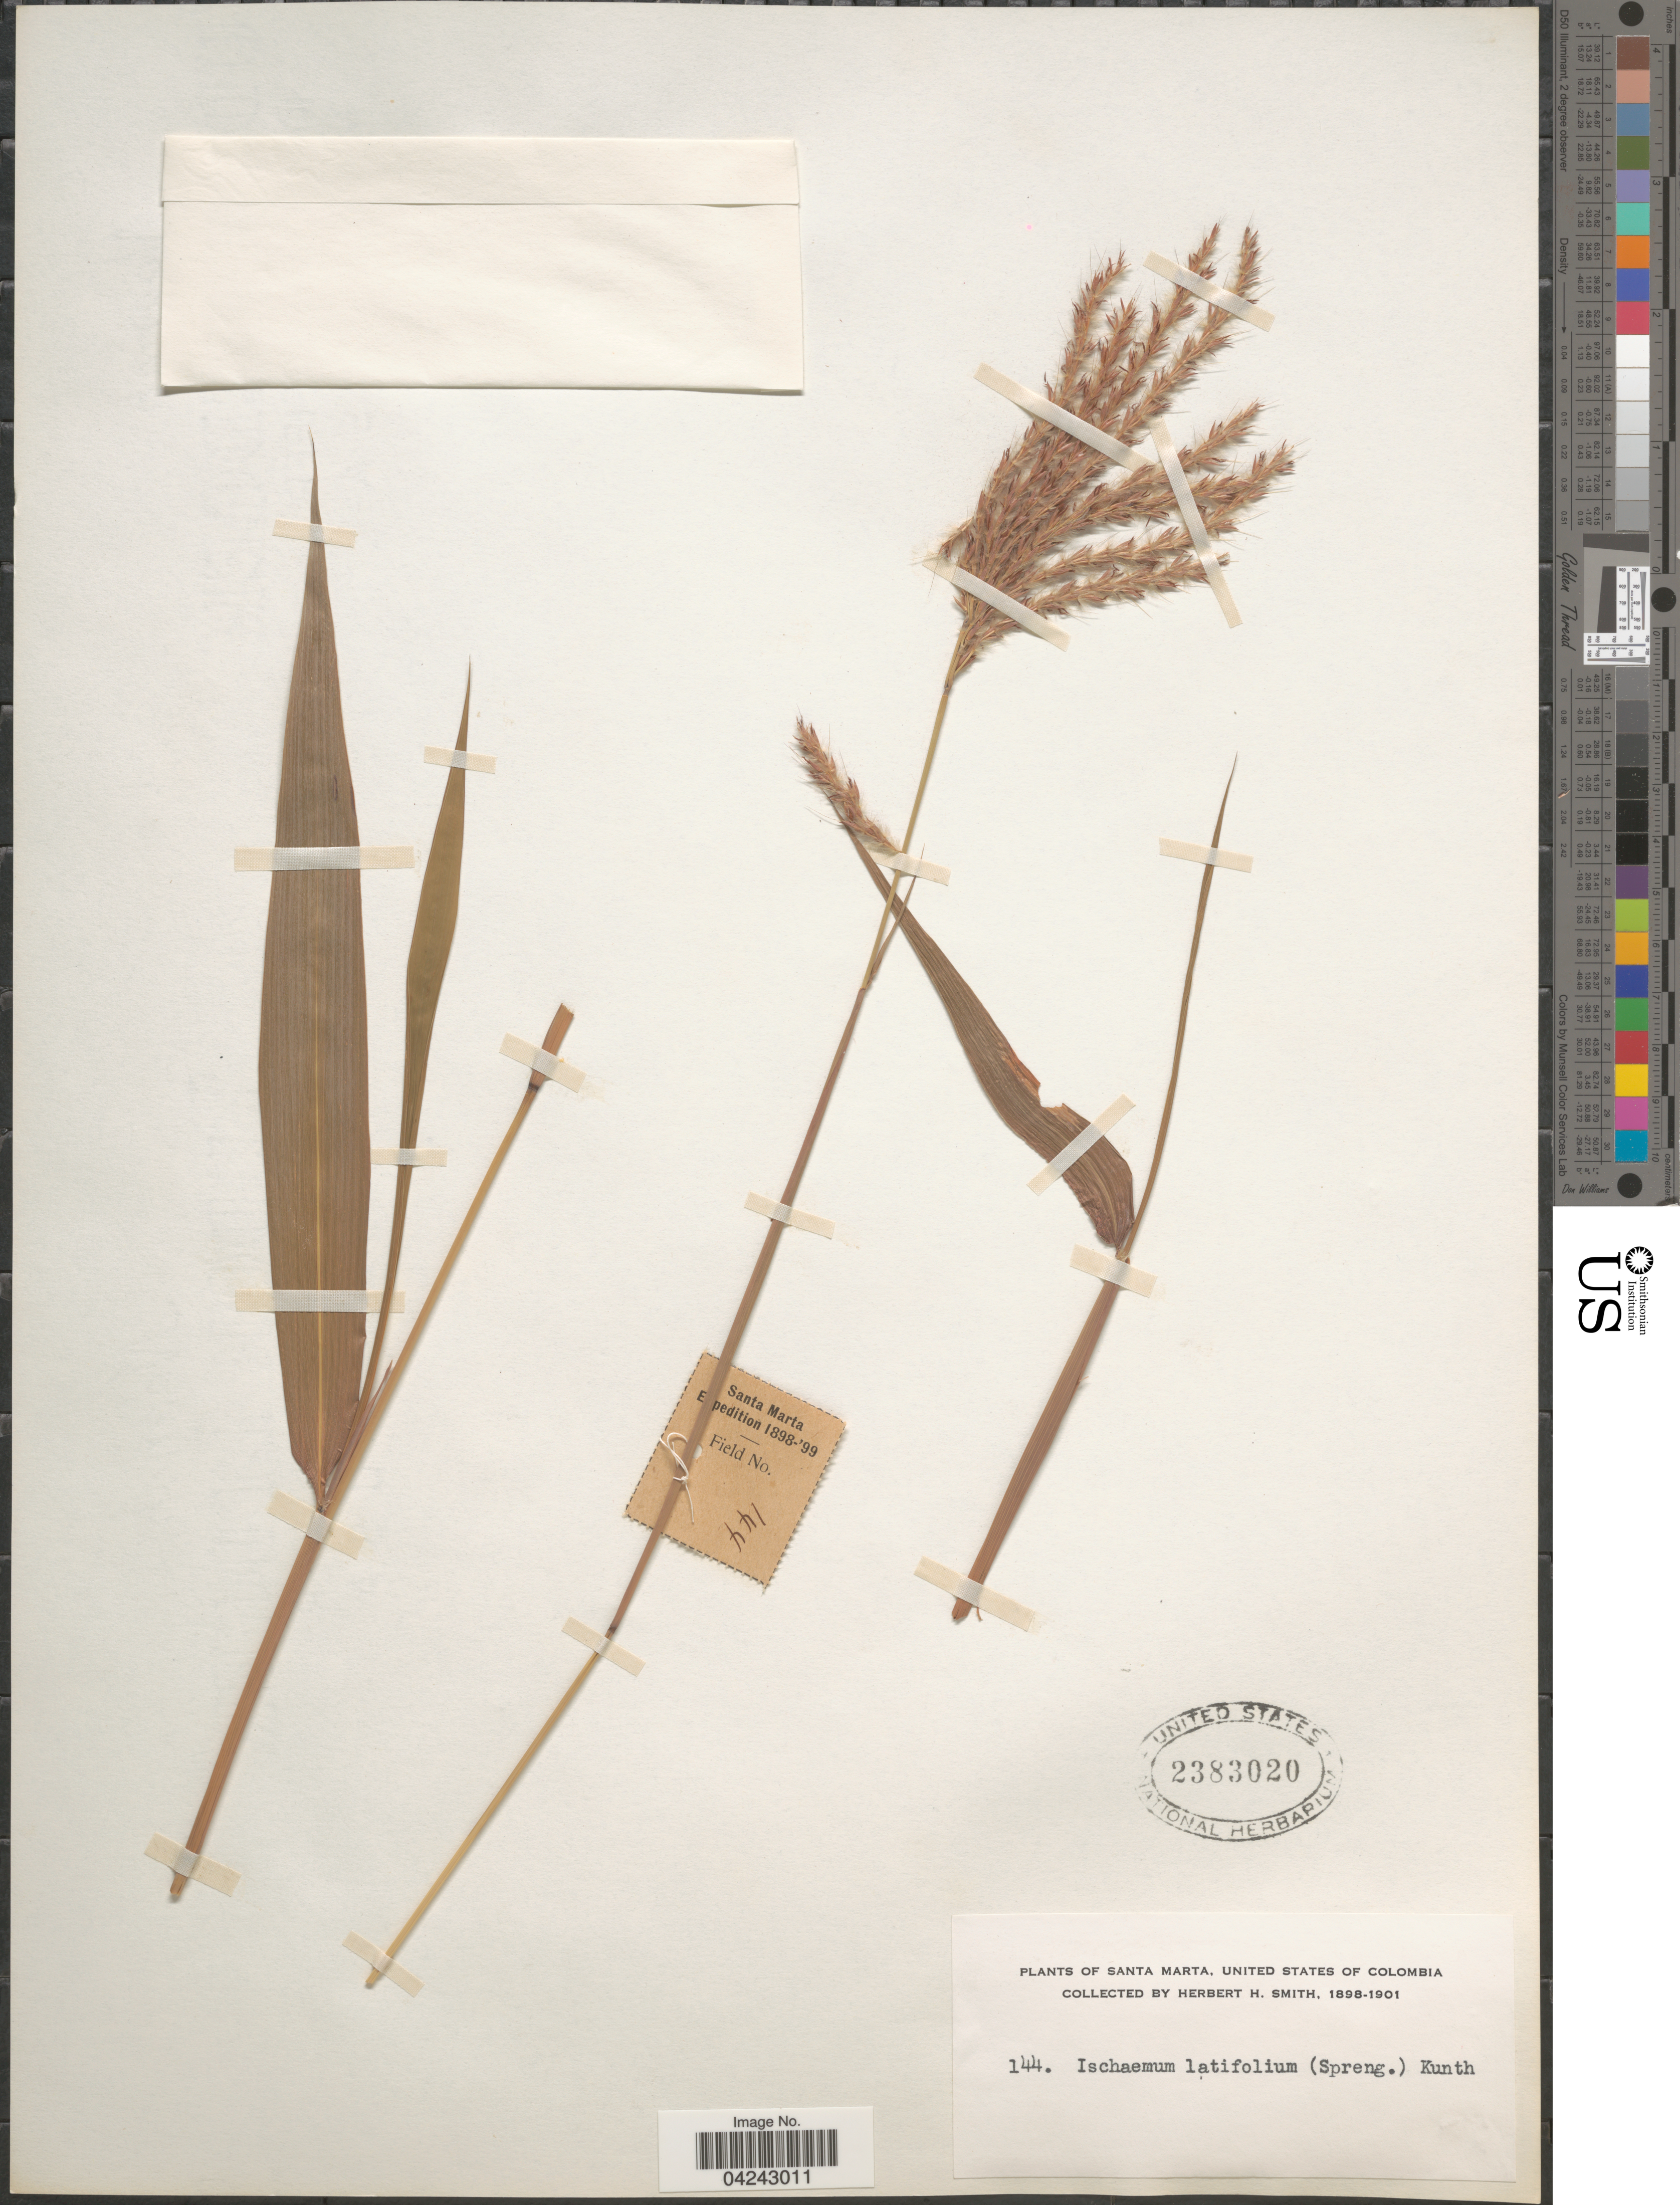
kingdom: Plantae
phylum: Tracheophyta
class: Liliopsida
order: Poales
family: Poaceae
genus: Ischaemum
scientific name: Ischaemum latifolium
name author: (Spreng.) Kunth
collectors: Herbert H. Smith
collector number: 144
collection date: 1898/1901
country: Colombia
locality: Santa Marta, United States Of Colombia.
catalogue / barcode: US 2383020